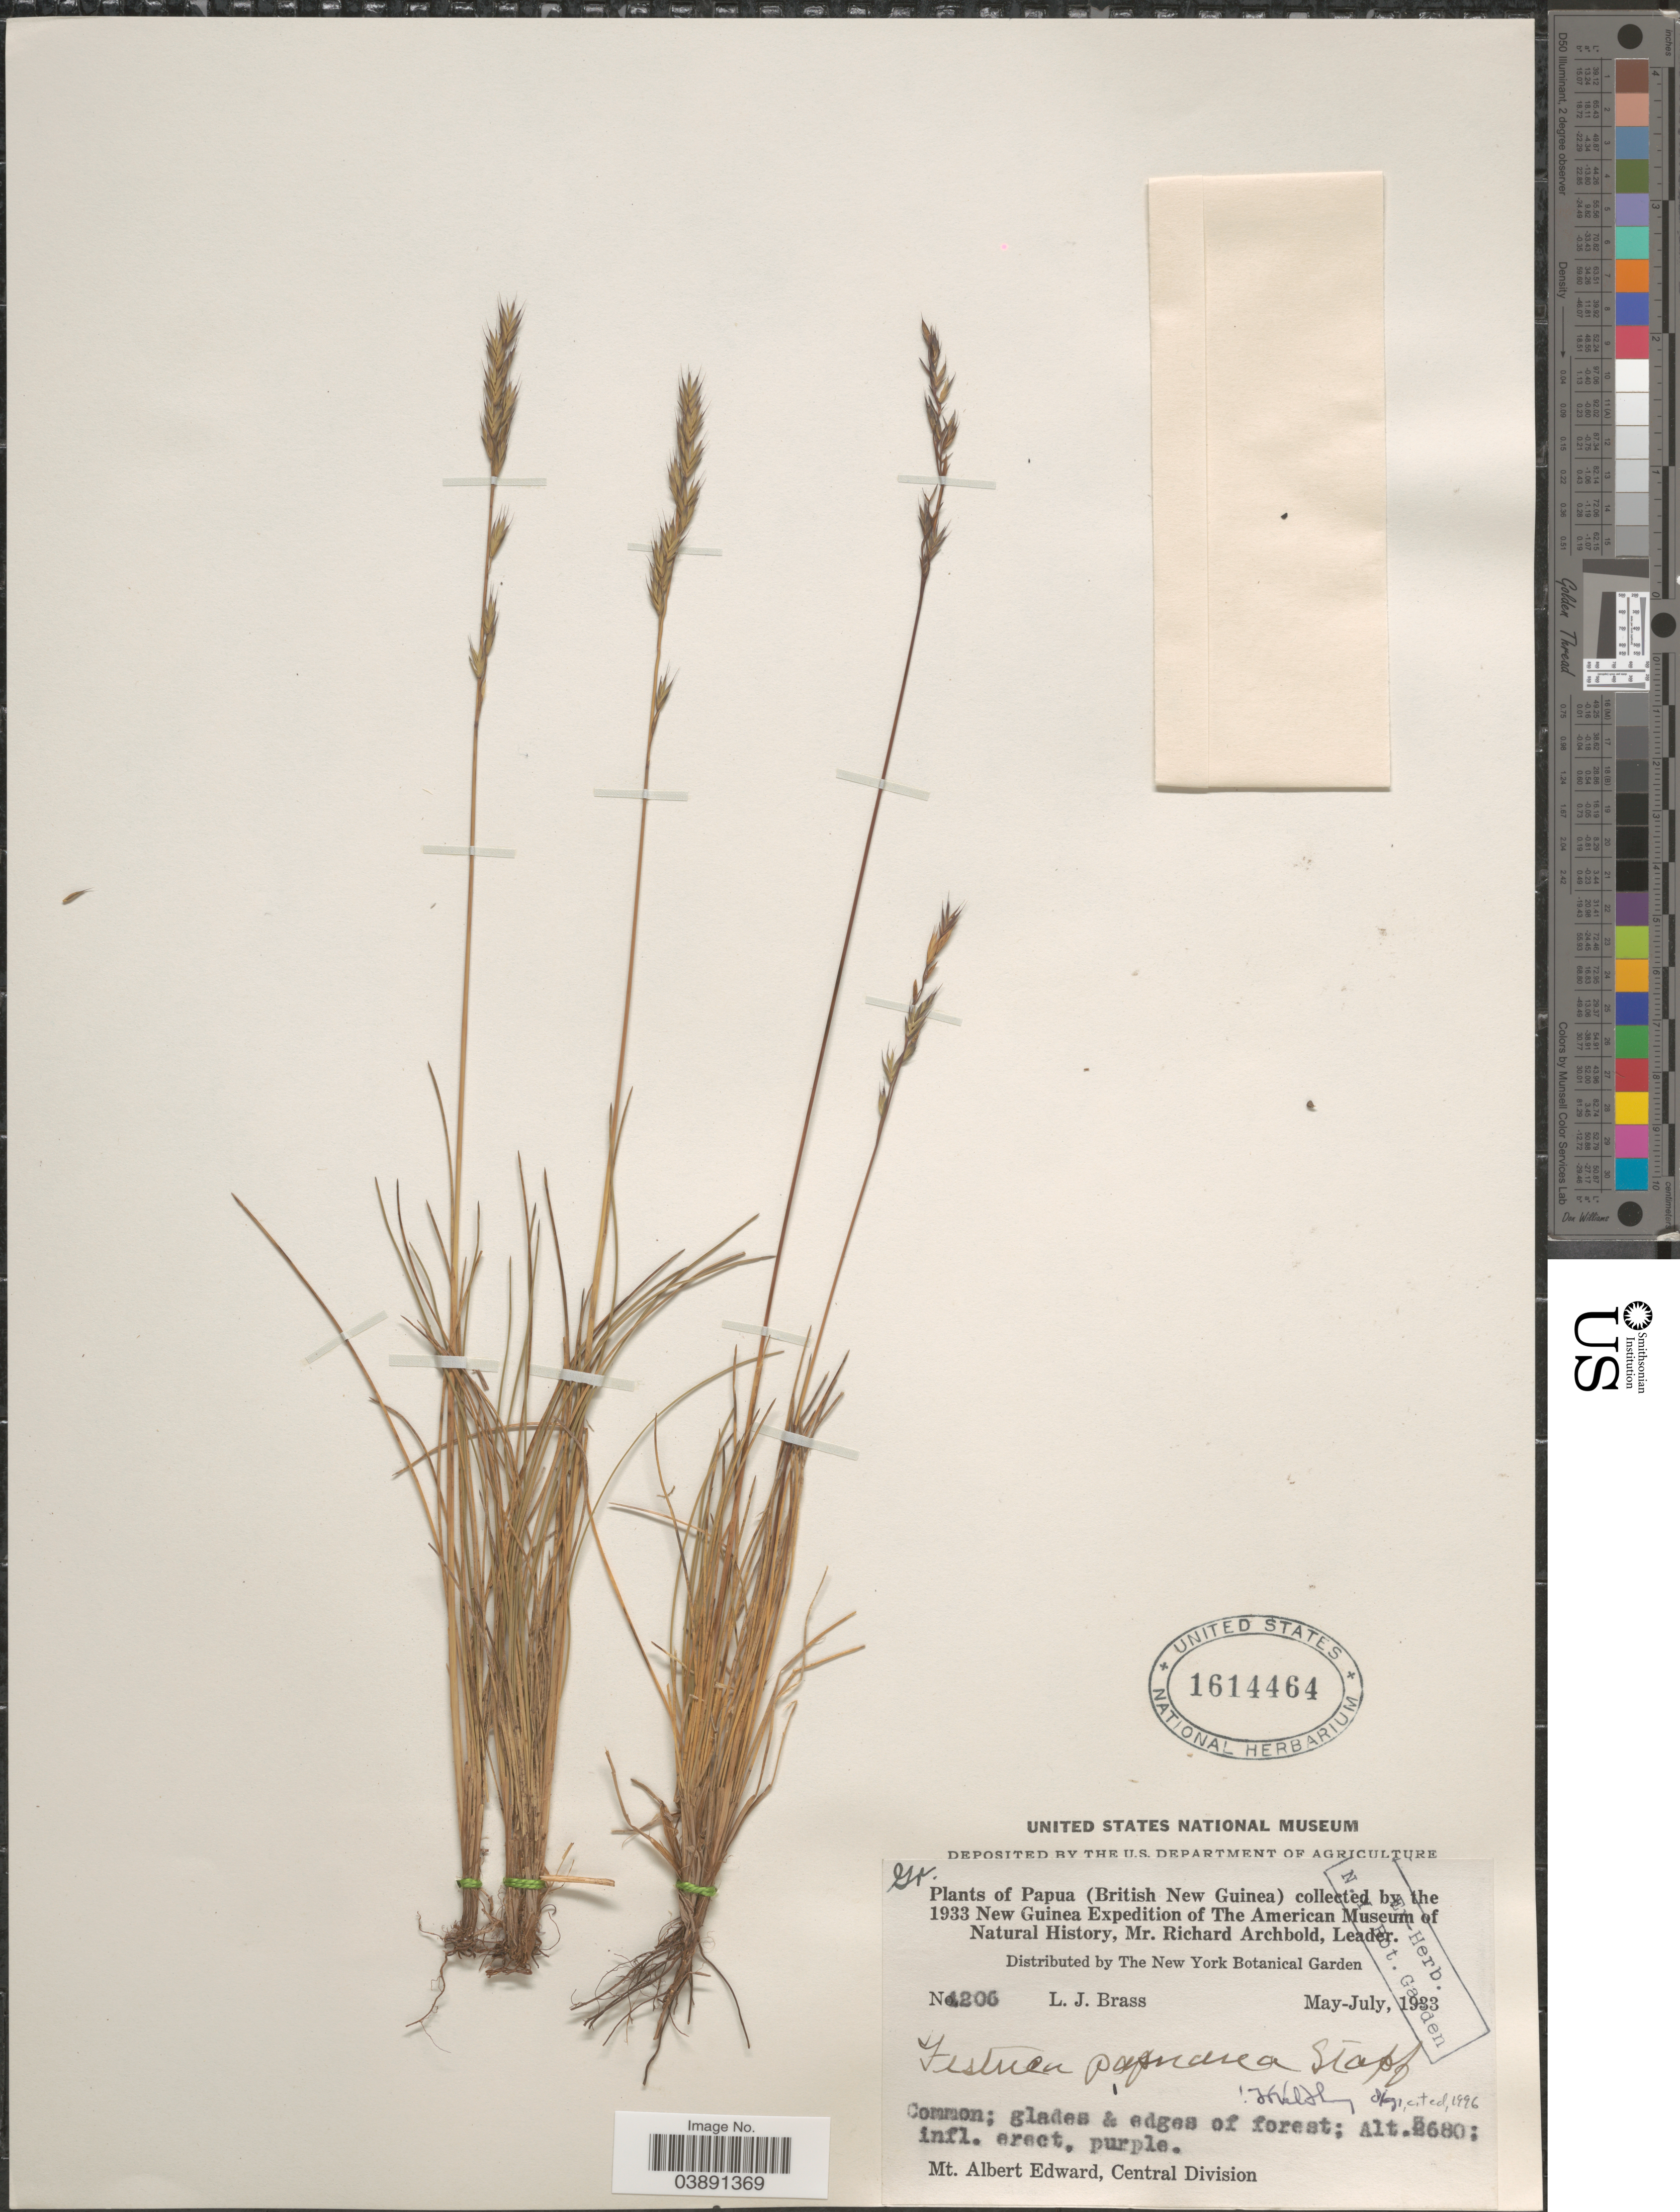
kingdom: Plantae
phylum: Tracheophyta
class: Liliopsida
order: Poales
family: Poaceae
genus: Festuca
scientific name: Festuca papuana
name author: Stapf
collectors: L. J. Brass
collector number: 1206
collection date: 1933-05/1933-07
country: Papua New Guinea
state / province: Central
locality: Papua (British New Guinea). Mt. Albert Edward, Central Division.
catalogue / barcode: US 1614464